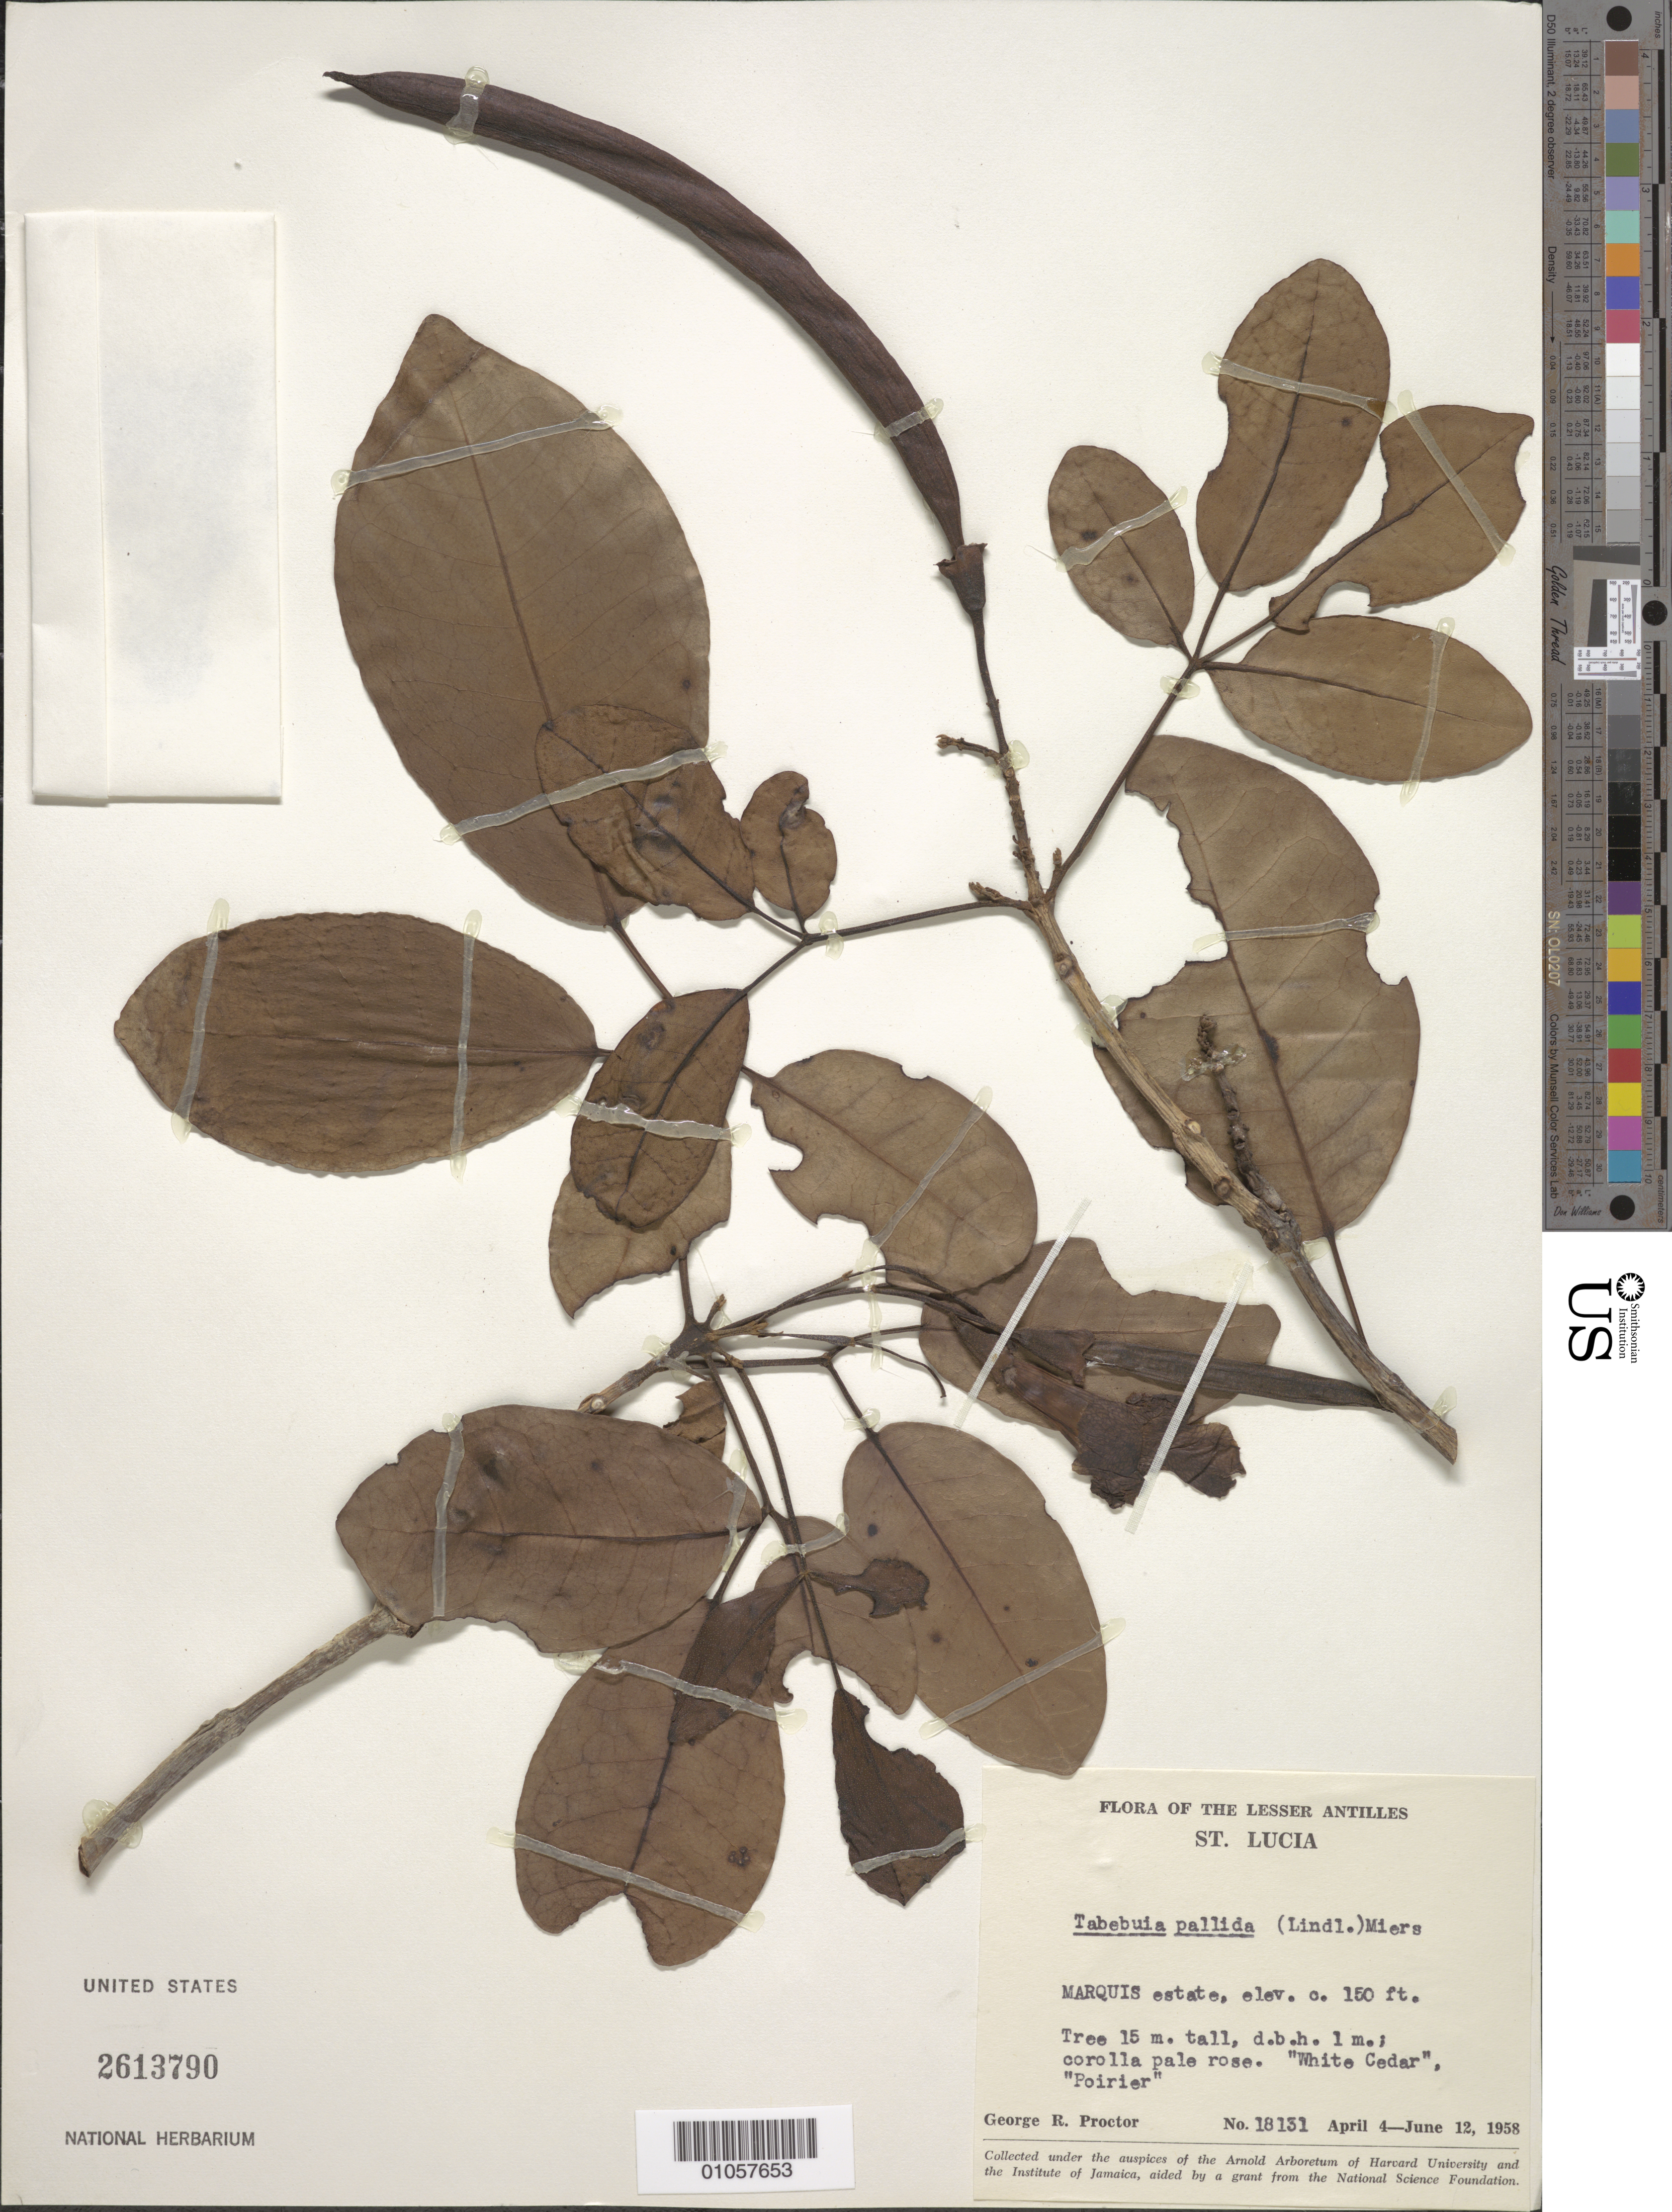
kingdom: Plantae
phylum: Tracheophyta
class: Magnoliopsida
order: Lamiales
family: Bignoniaceae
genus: Tabebuia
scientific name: Tabebuia pallida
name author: (Lindl.) Miers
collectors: G. R. Proctor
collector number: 18131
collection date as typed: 04 Apr 1958 to 12 Jun 1958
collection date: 1958-04-04/1958-06-12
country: St. Lucia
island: St. Lucia I.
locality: Marquis Estate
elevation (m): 46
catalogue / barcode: US 2613790